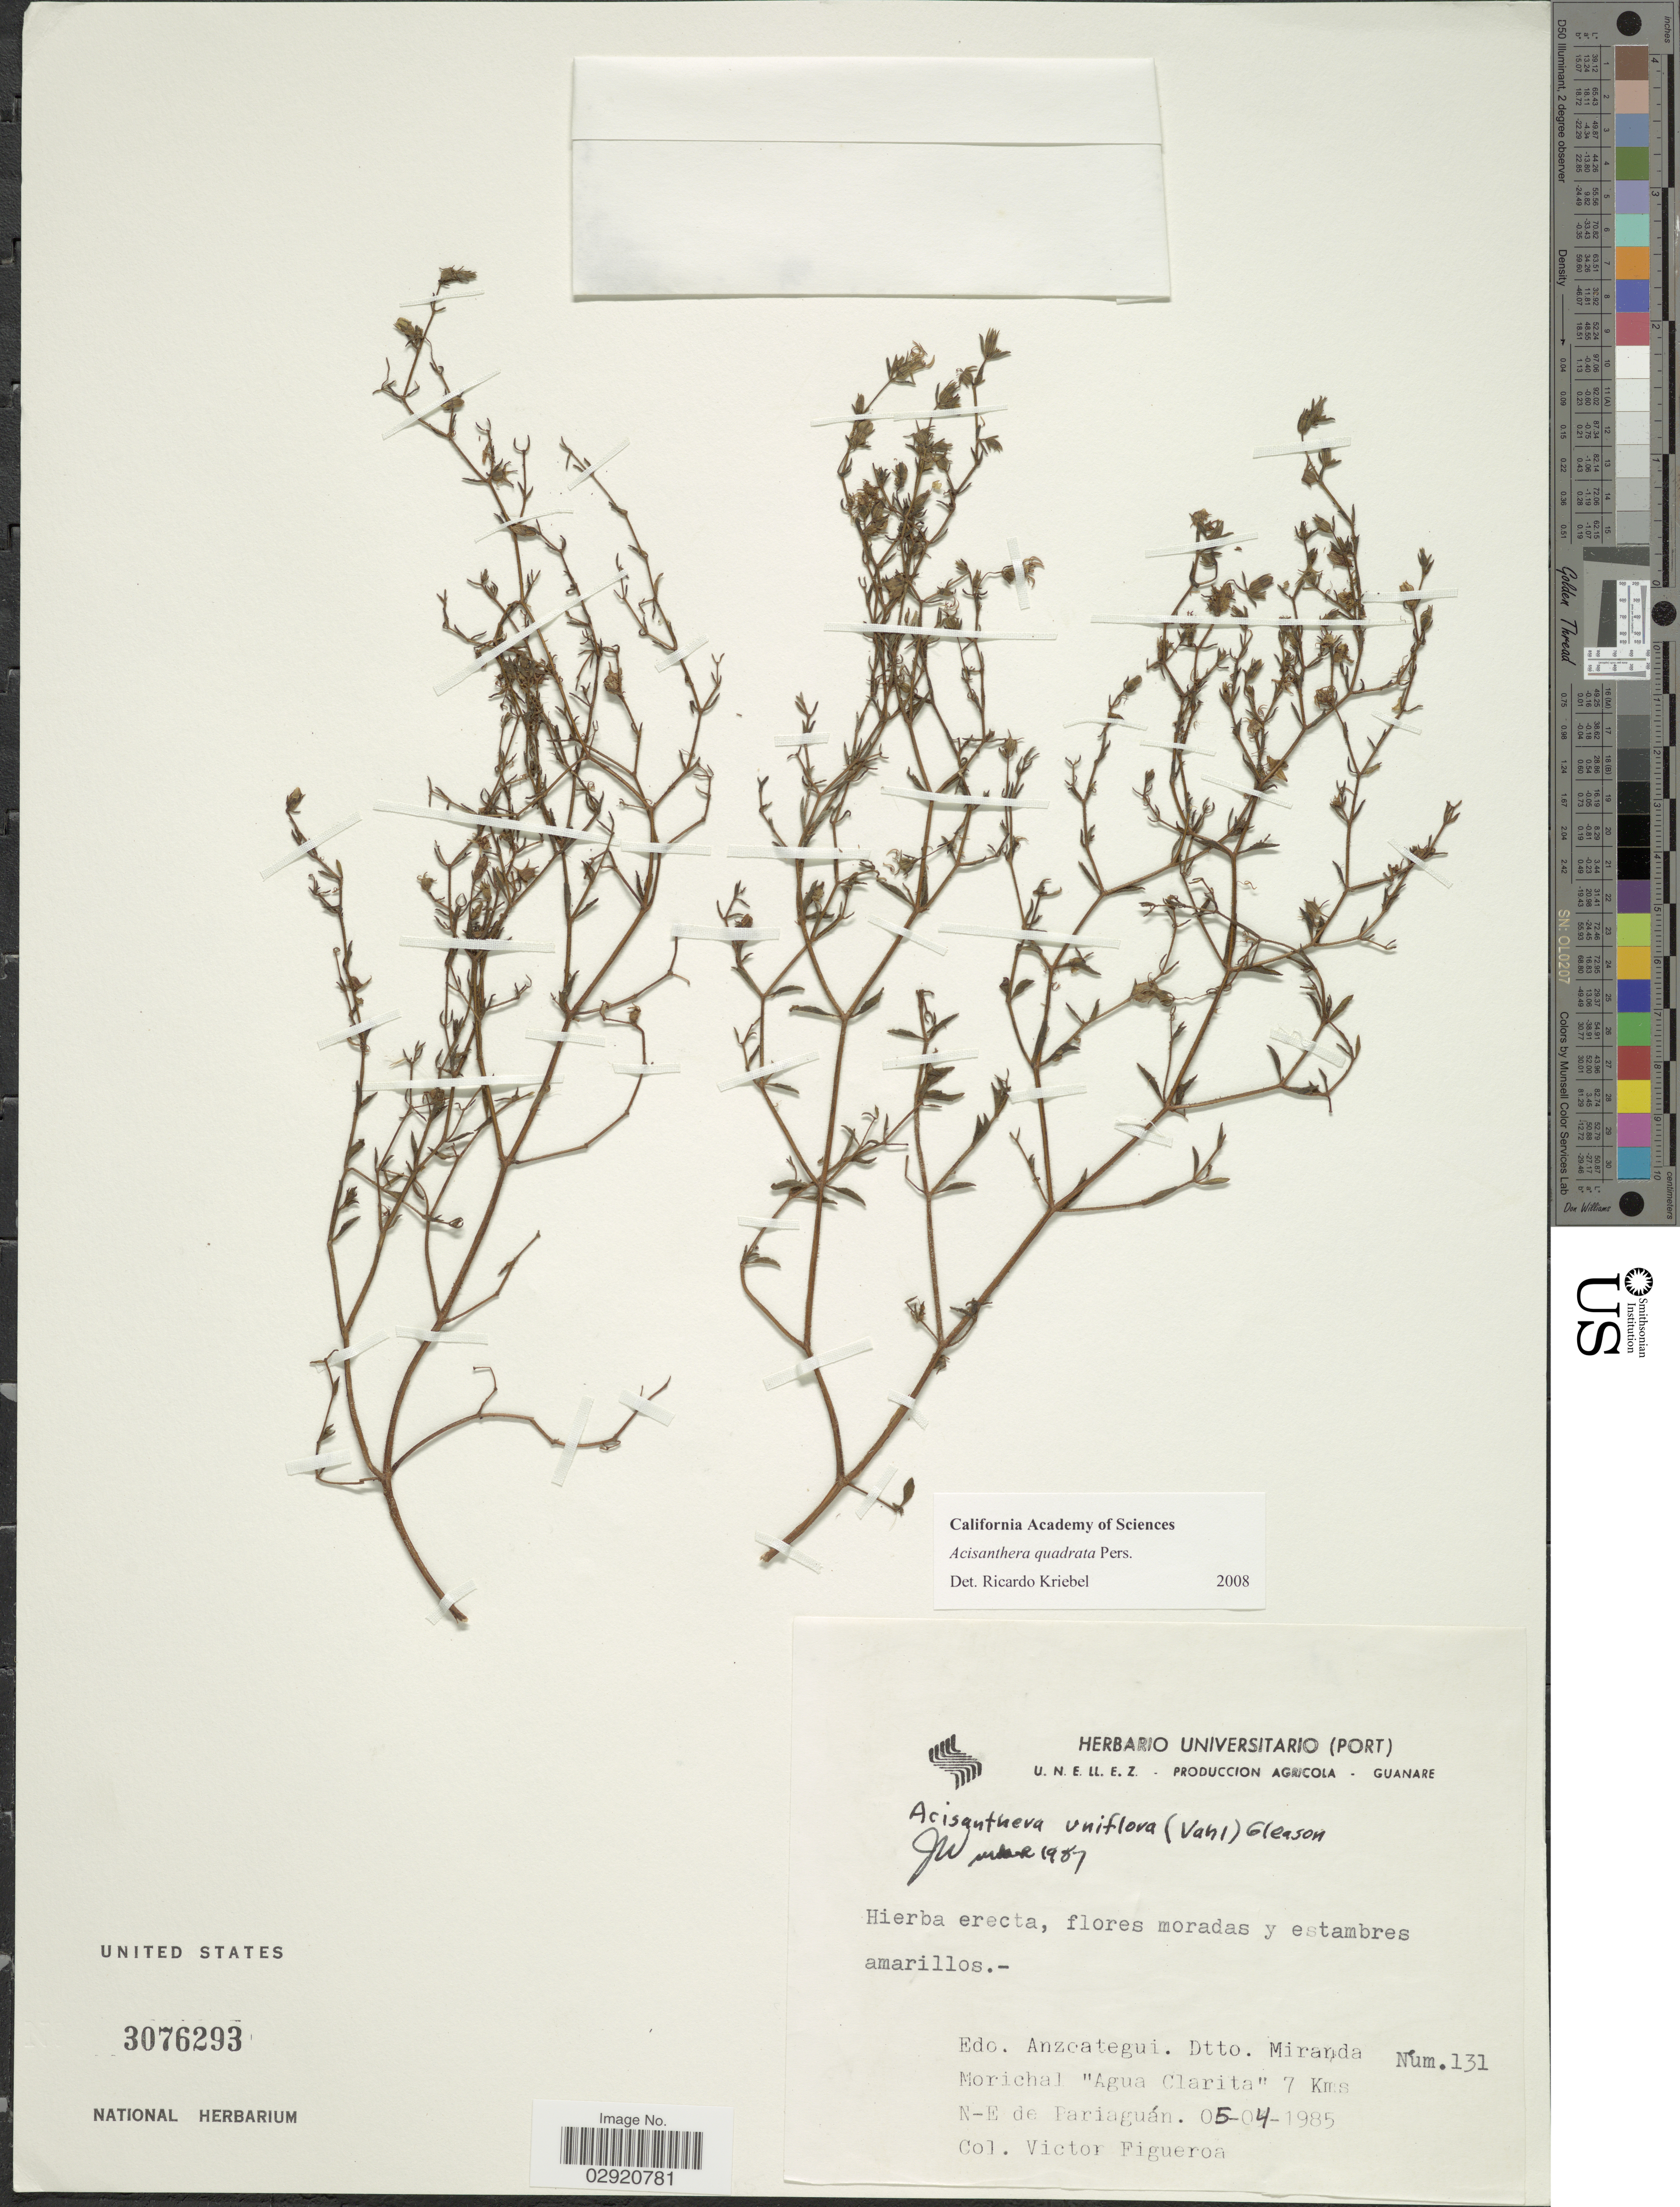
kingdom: Plantae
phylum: Tracheophyta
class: Magnoliopsida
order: Myrtales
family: Melastomataceae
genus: Acisanthera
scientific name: Acisanthera uniflora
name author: (Vahl) Gleason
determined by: Nunes da Silva, Diego, (RB), Jardim Botanico do Rio de Janeiro - Herbario (BRAZIL)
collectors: V. Figueroa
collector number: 131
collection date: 1985-04-05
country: Venezuela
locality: Edo. Anzoategui. Dtto. Miranda. Morichal "Agua Clarita" 7 Kms N-E de Pariaguán.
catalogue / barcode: US 3076293